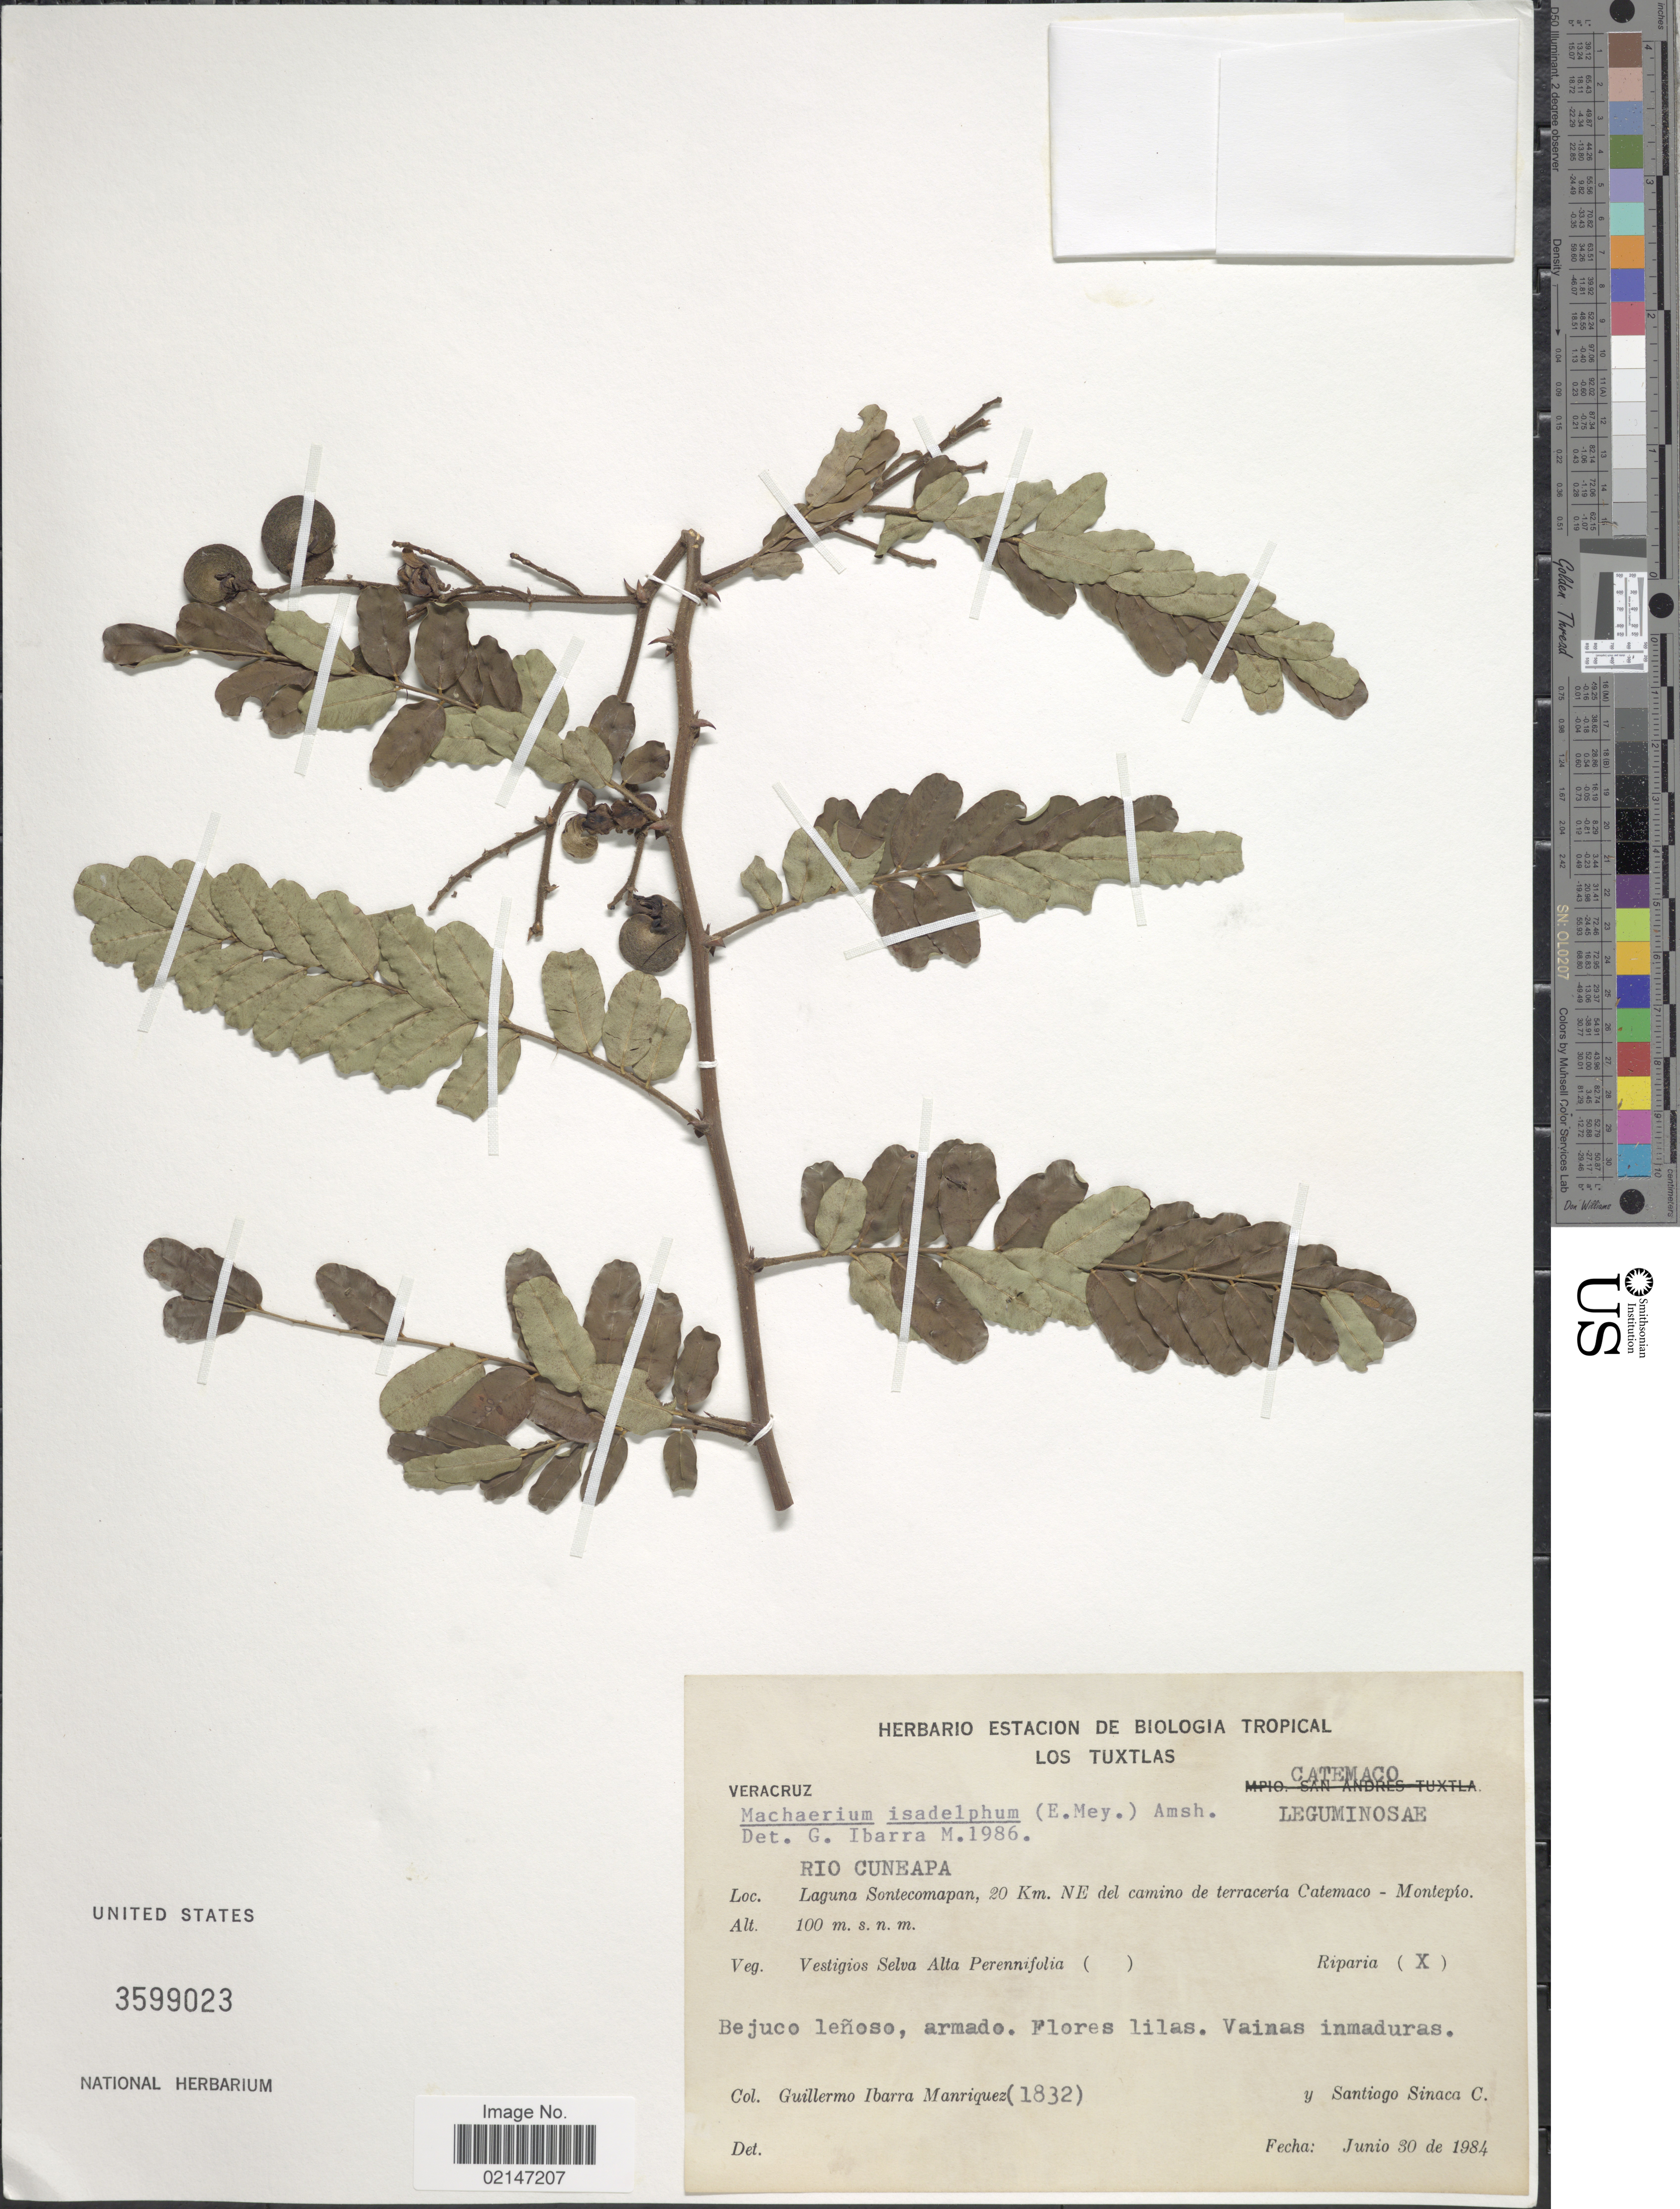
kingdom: Plantae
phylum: Tracheophyta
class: Magnoliopsida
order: Fabales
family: Fabaceae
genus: Machaerium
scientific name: Machaerium isadelphum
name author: (E. Mey.) Amshoff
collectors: G. Ibarra-Manríquez & S. Sinaca-Colin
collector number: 1832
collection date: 1984-06-30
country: Mexico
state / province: Veracruz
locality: Veracruz, Catemaco, Rio Cuneapa, Laguna Sontecomapan, 20 Km NE del camino de terracería Catemaco - Montepío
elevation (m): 100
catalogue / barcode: US 3599023